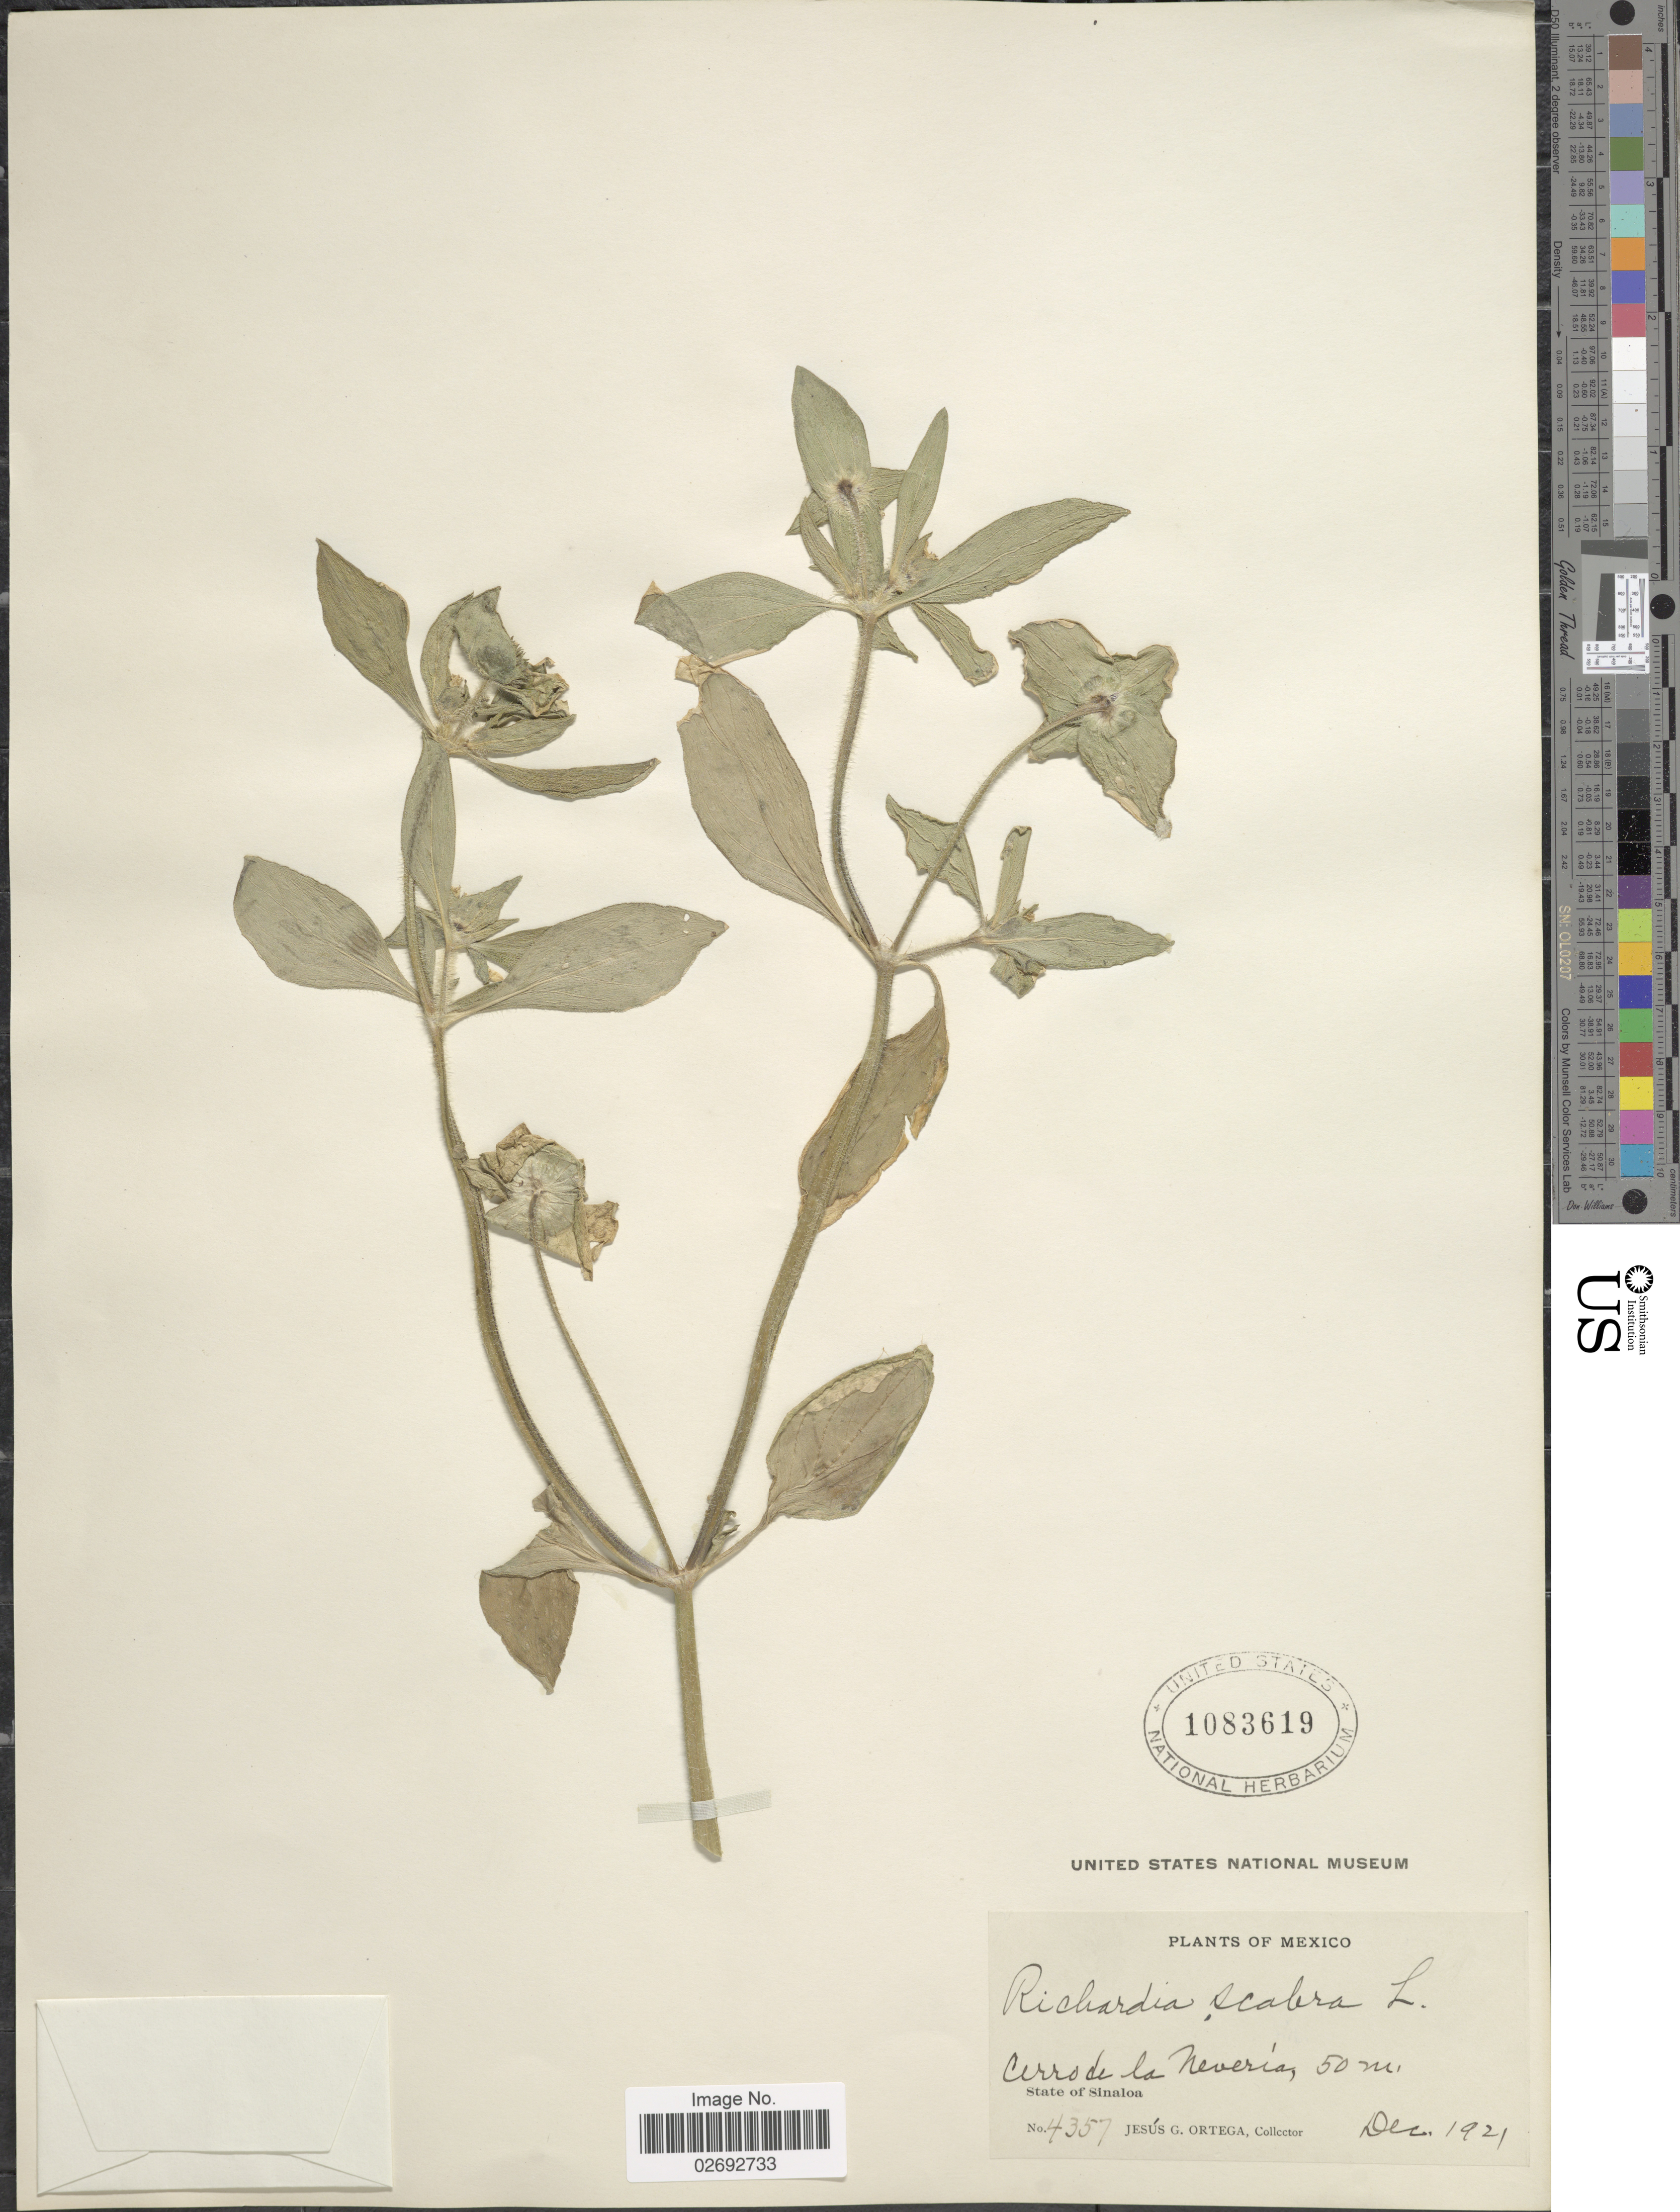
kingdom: Plantae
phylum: Tracheophyta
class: Magnoliopsida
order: Gentianales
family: Rubiaceae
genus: Richardia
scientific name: Richardia scabra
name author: L.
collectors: J. Ortega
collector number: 4357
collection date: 1921-12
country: Mexico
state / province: Sinaloa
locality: Cerro de la Neveria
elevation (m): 50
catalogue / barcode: US 1083619